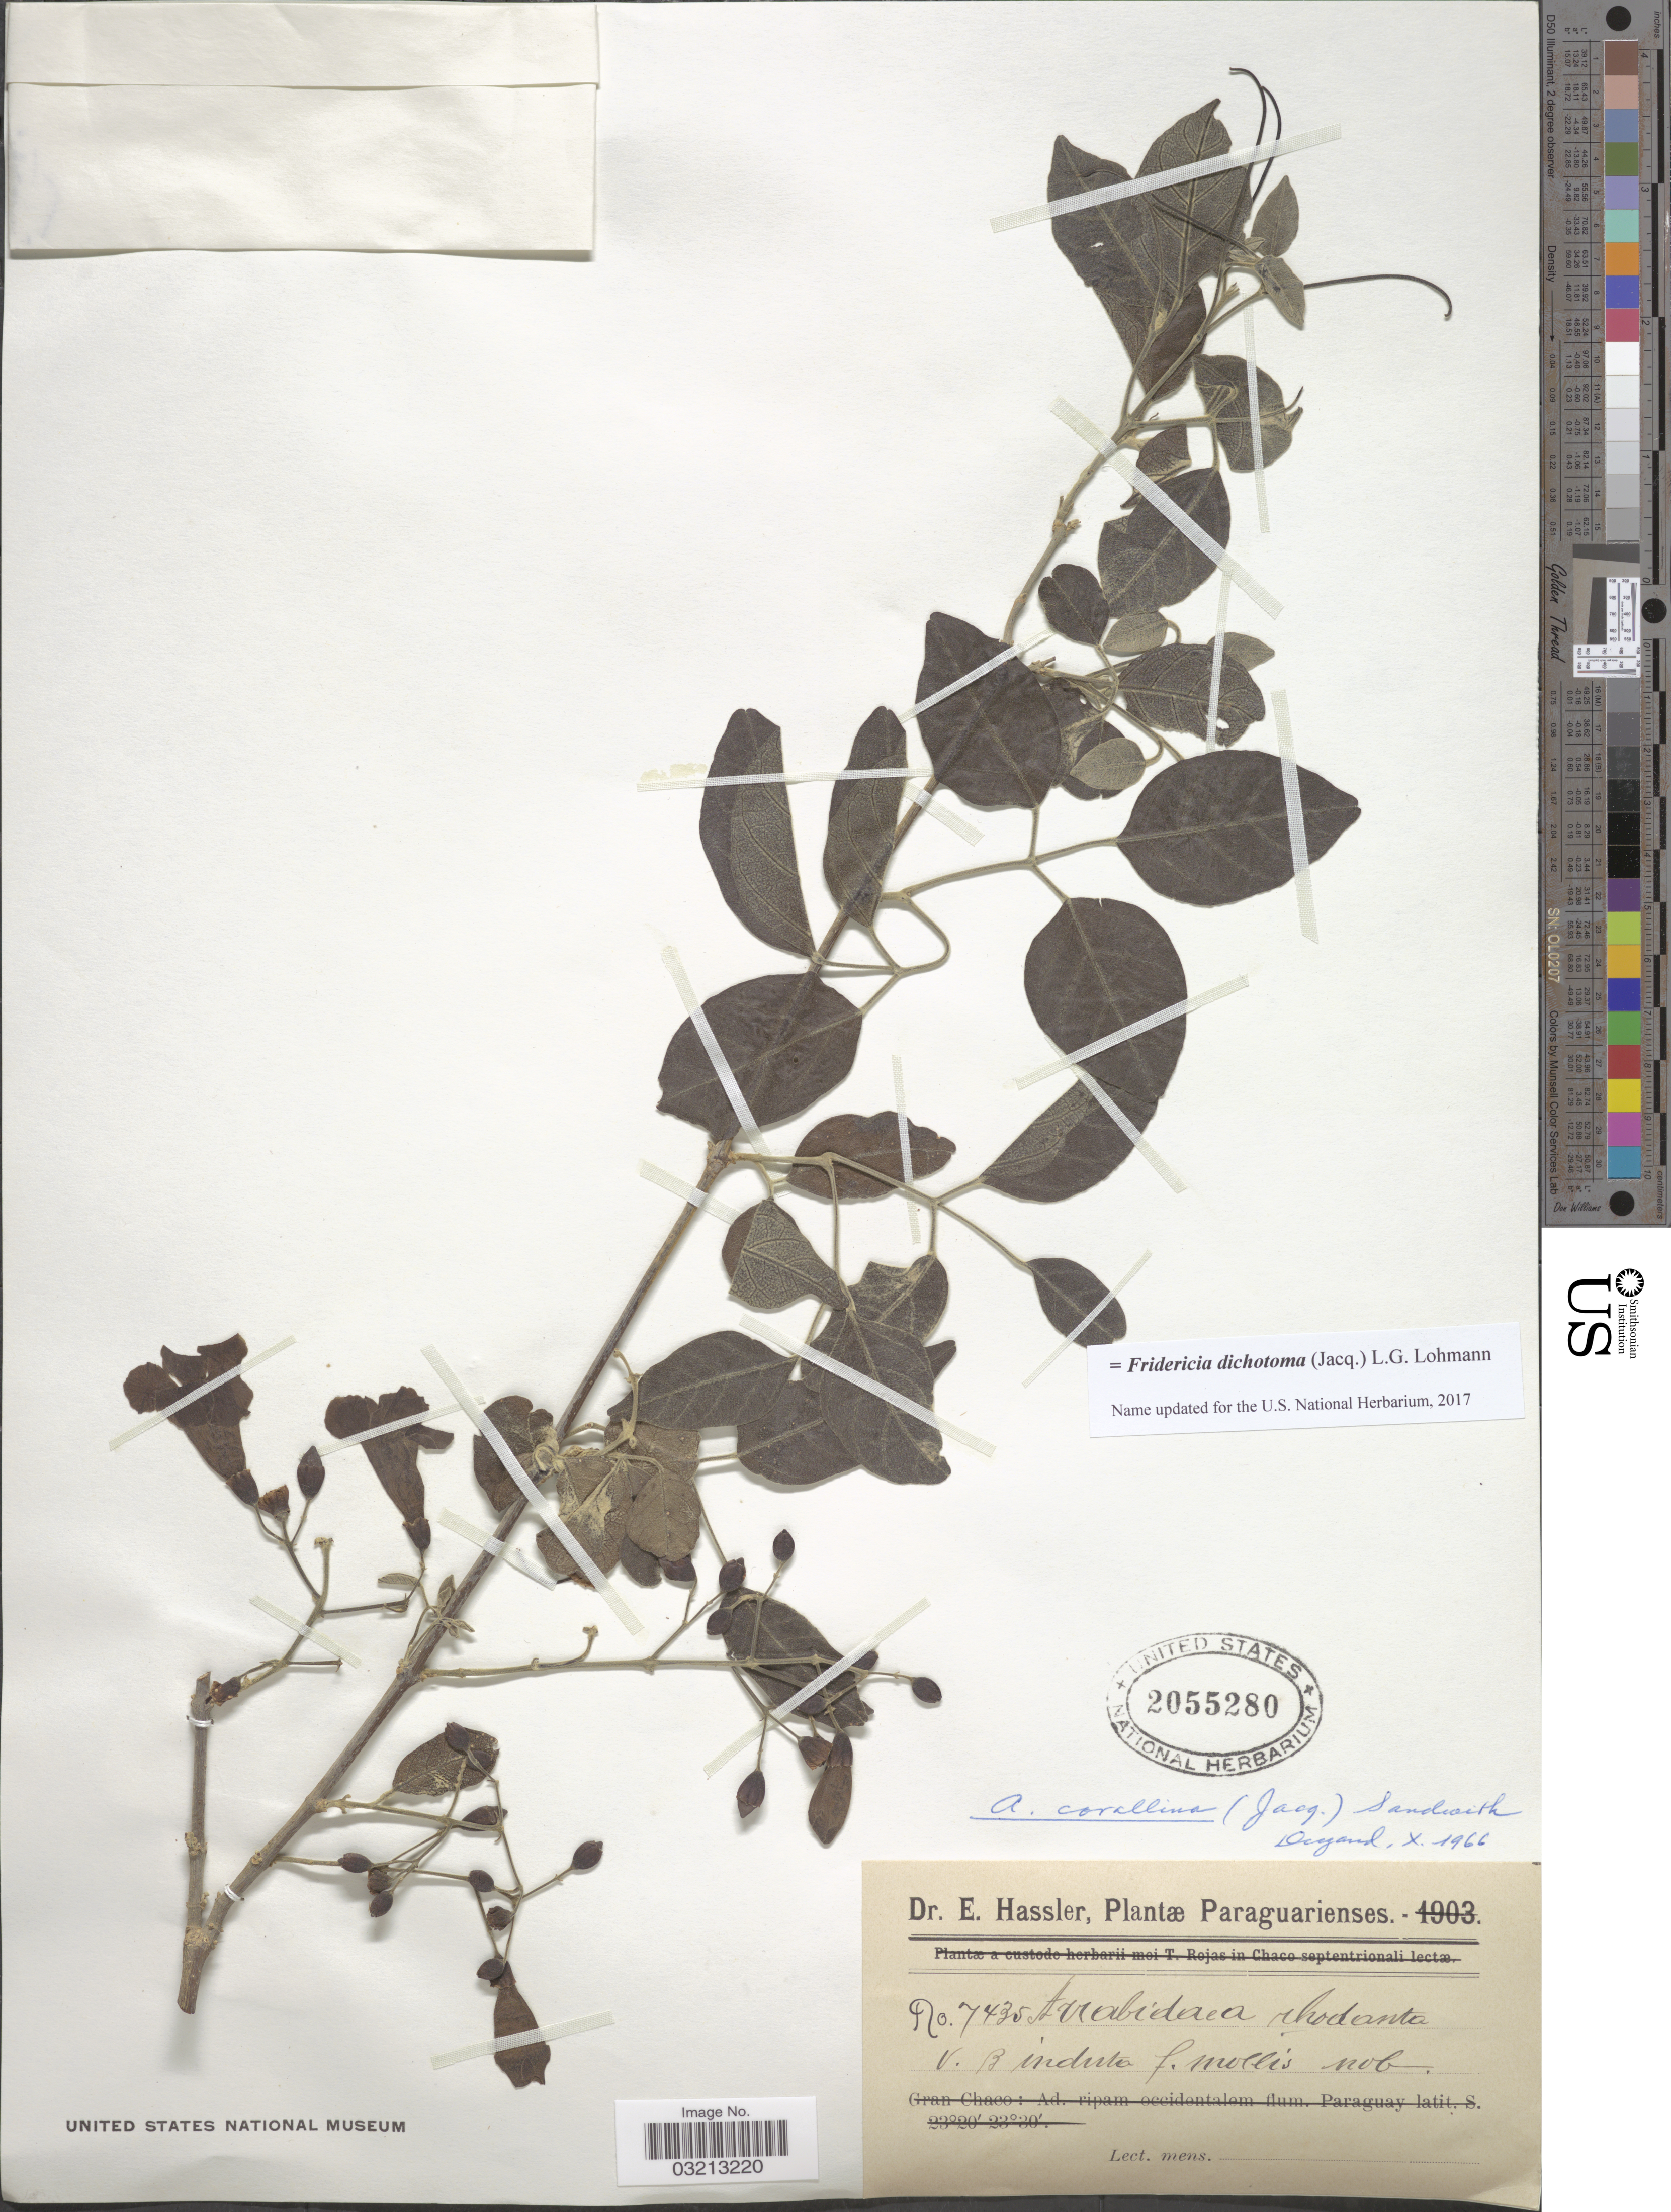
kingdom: Plantae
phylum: Tracheophyta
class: Magnoliopsida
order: Lamiales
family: Bignoniaceae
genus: Fridericia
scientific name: Fridericia dichotoma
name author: (Jacq.) L.G. Lohmann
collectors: E. Hassler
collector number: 7435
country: Paraguay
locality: Paraguarienses.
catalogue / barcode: US 2055280